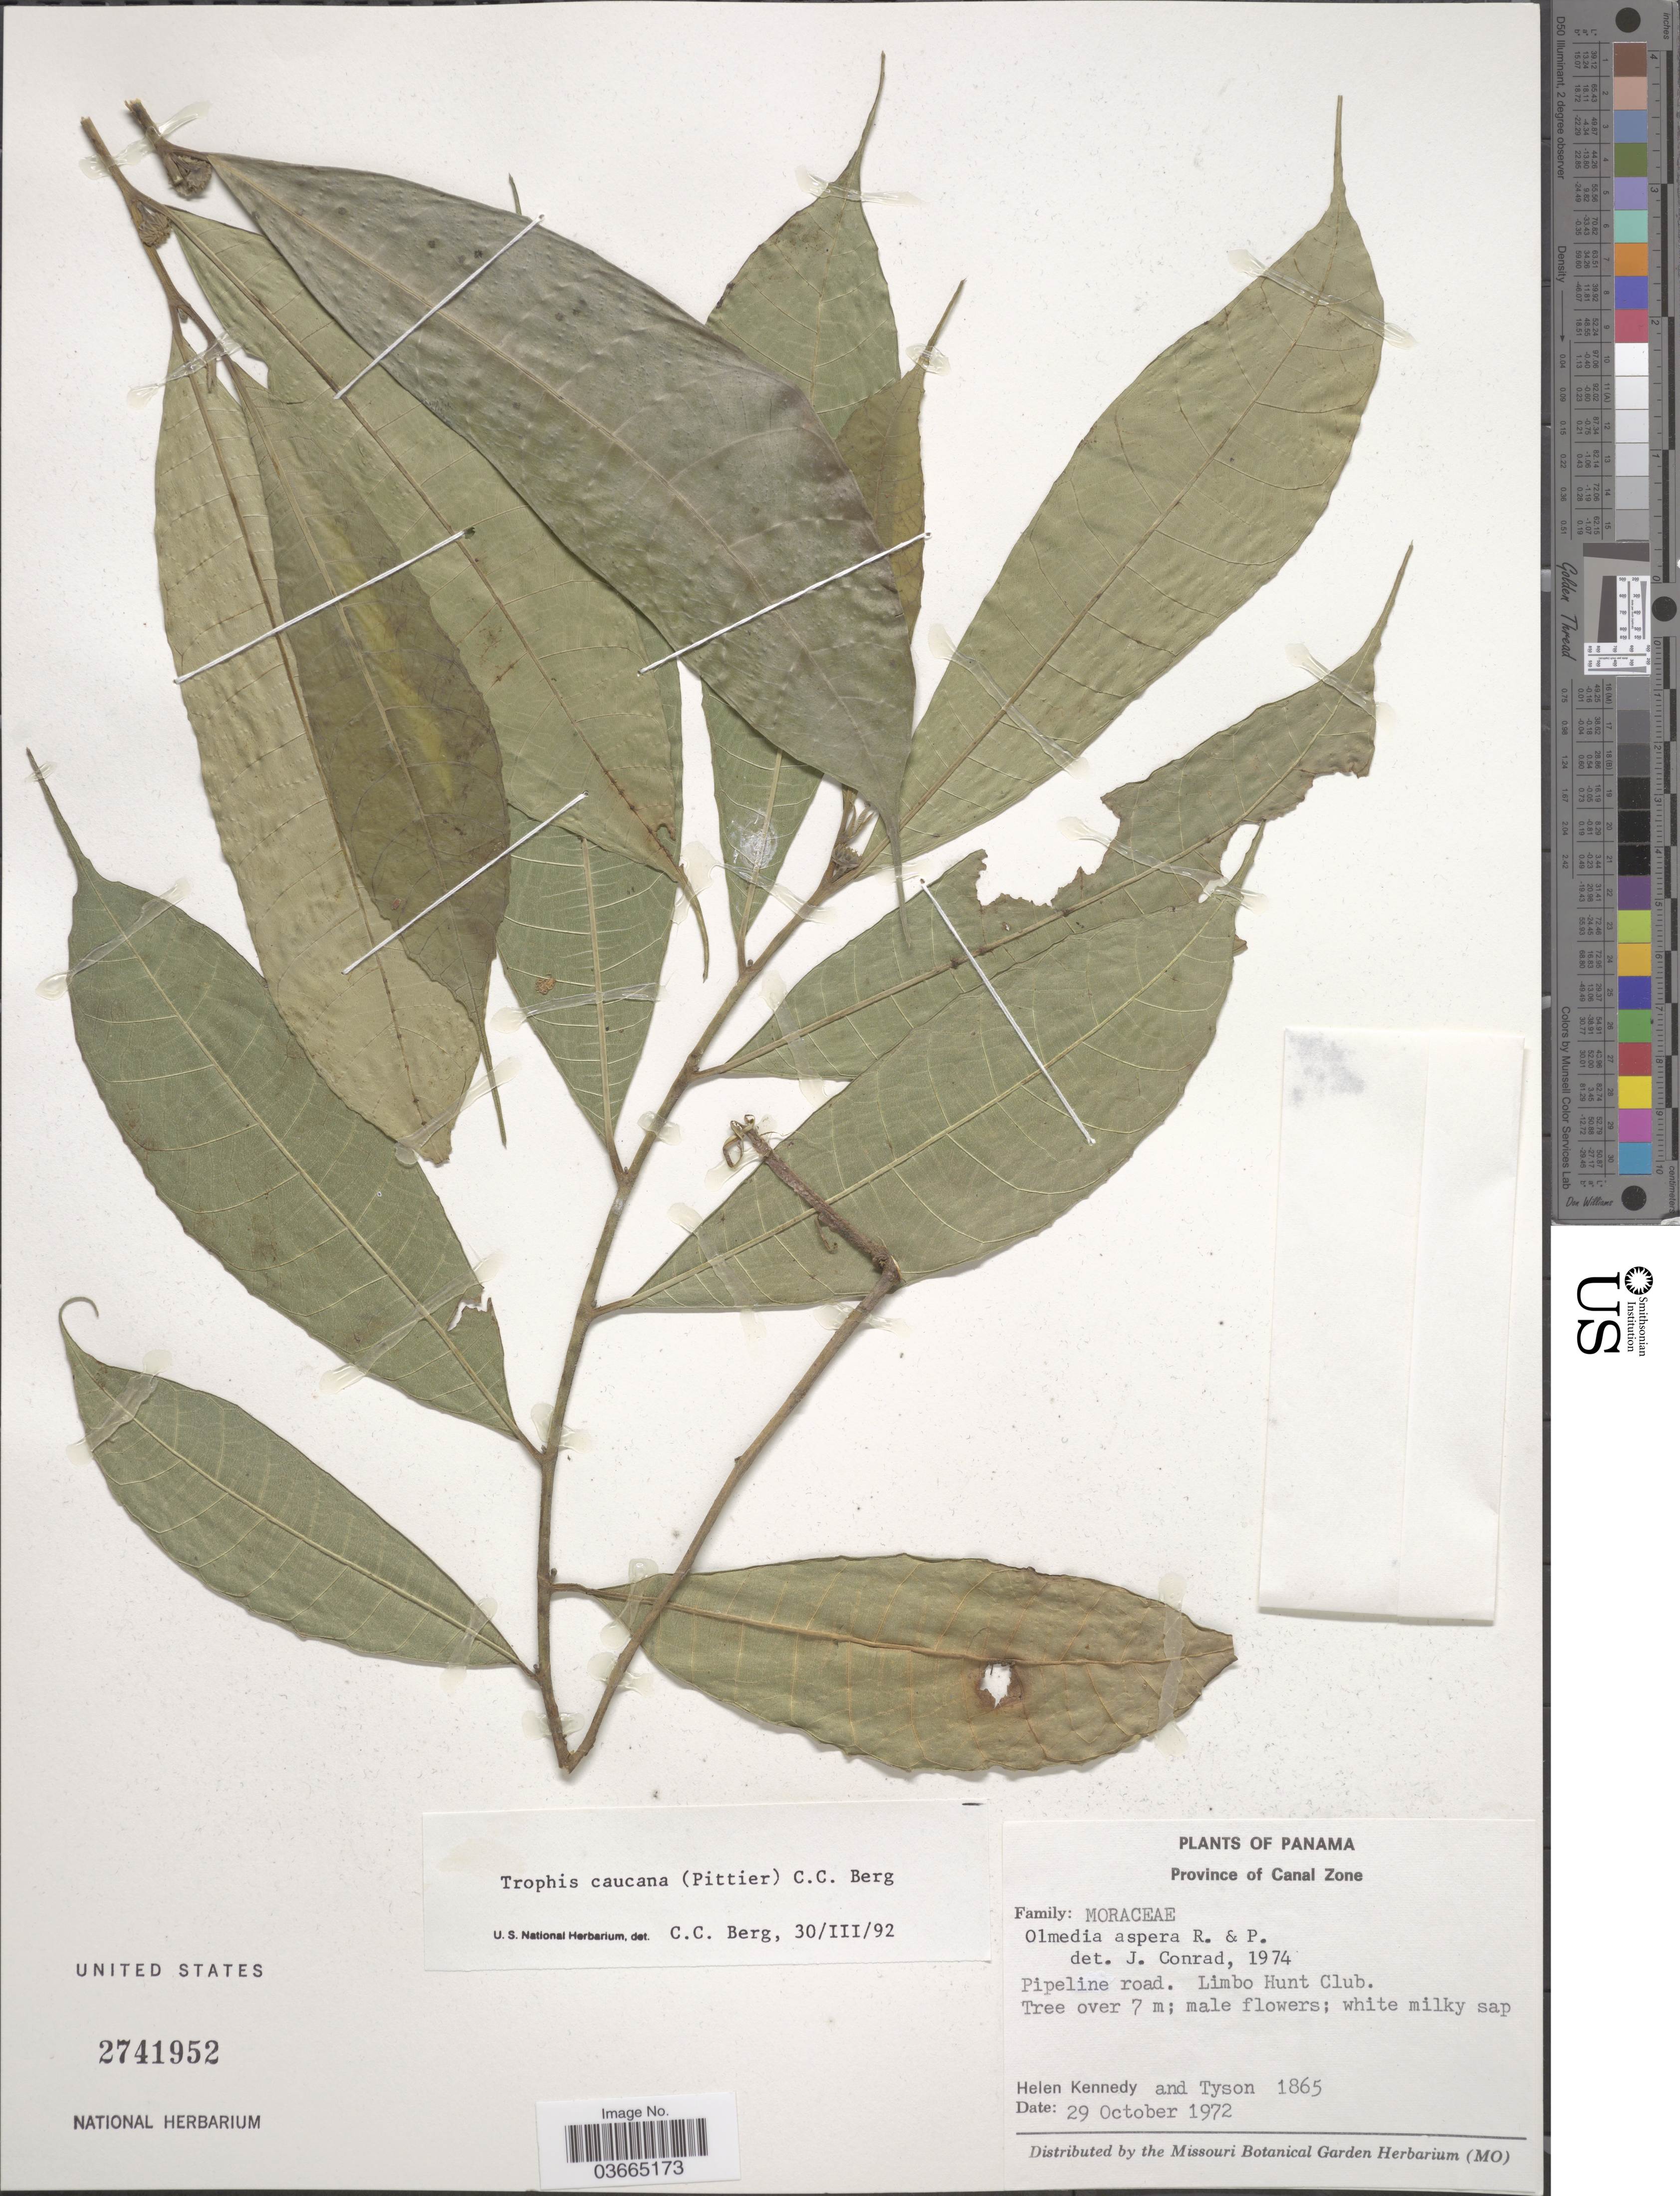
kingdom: Plantae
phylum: Tracheophyta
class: Magnoliopsida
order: Rosales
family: Moraceae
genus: Olmedia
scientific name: Olmedia aspera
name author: Ruiz & Pav.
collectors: H. Kennedy & -. Tyson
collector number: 1865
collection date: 1972-10-29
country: Panama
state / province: Colón / Panamá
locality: Province of Canal Zone. Pipeline road. Limbo Hunt Club.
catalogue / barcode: US 2741952